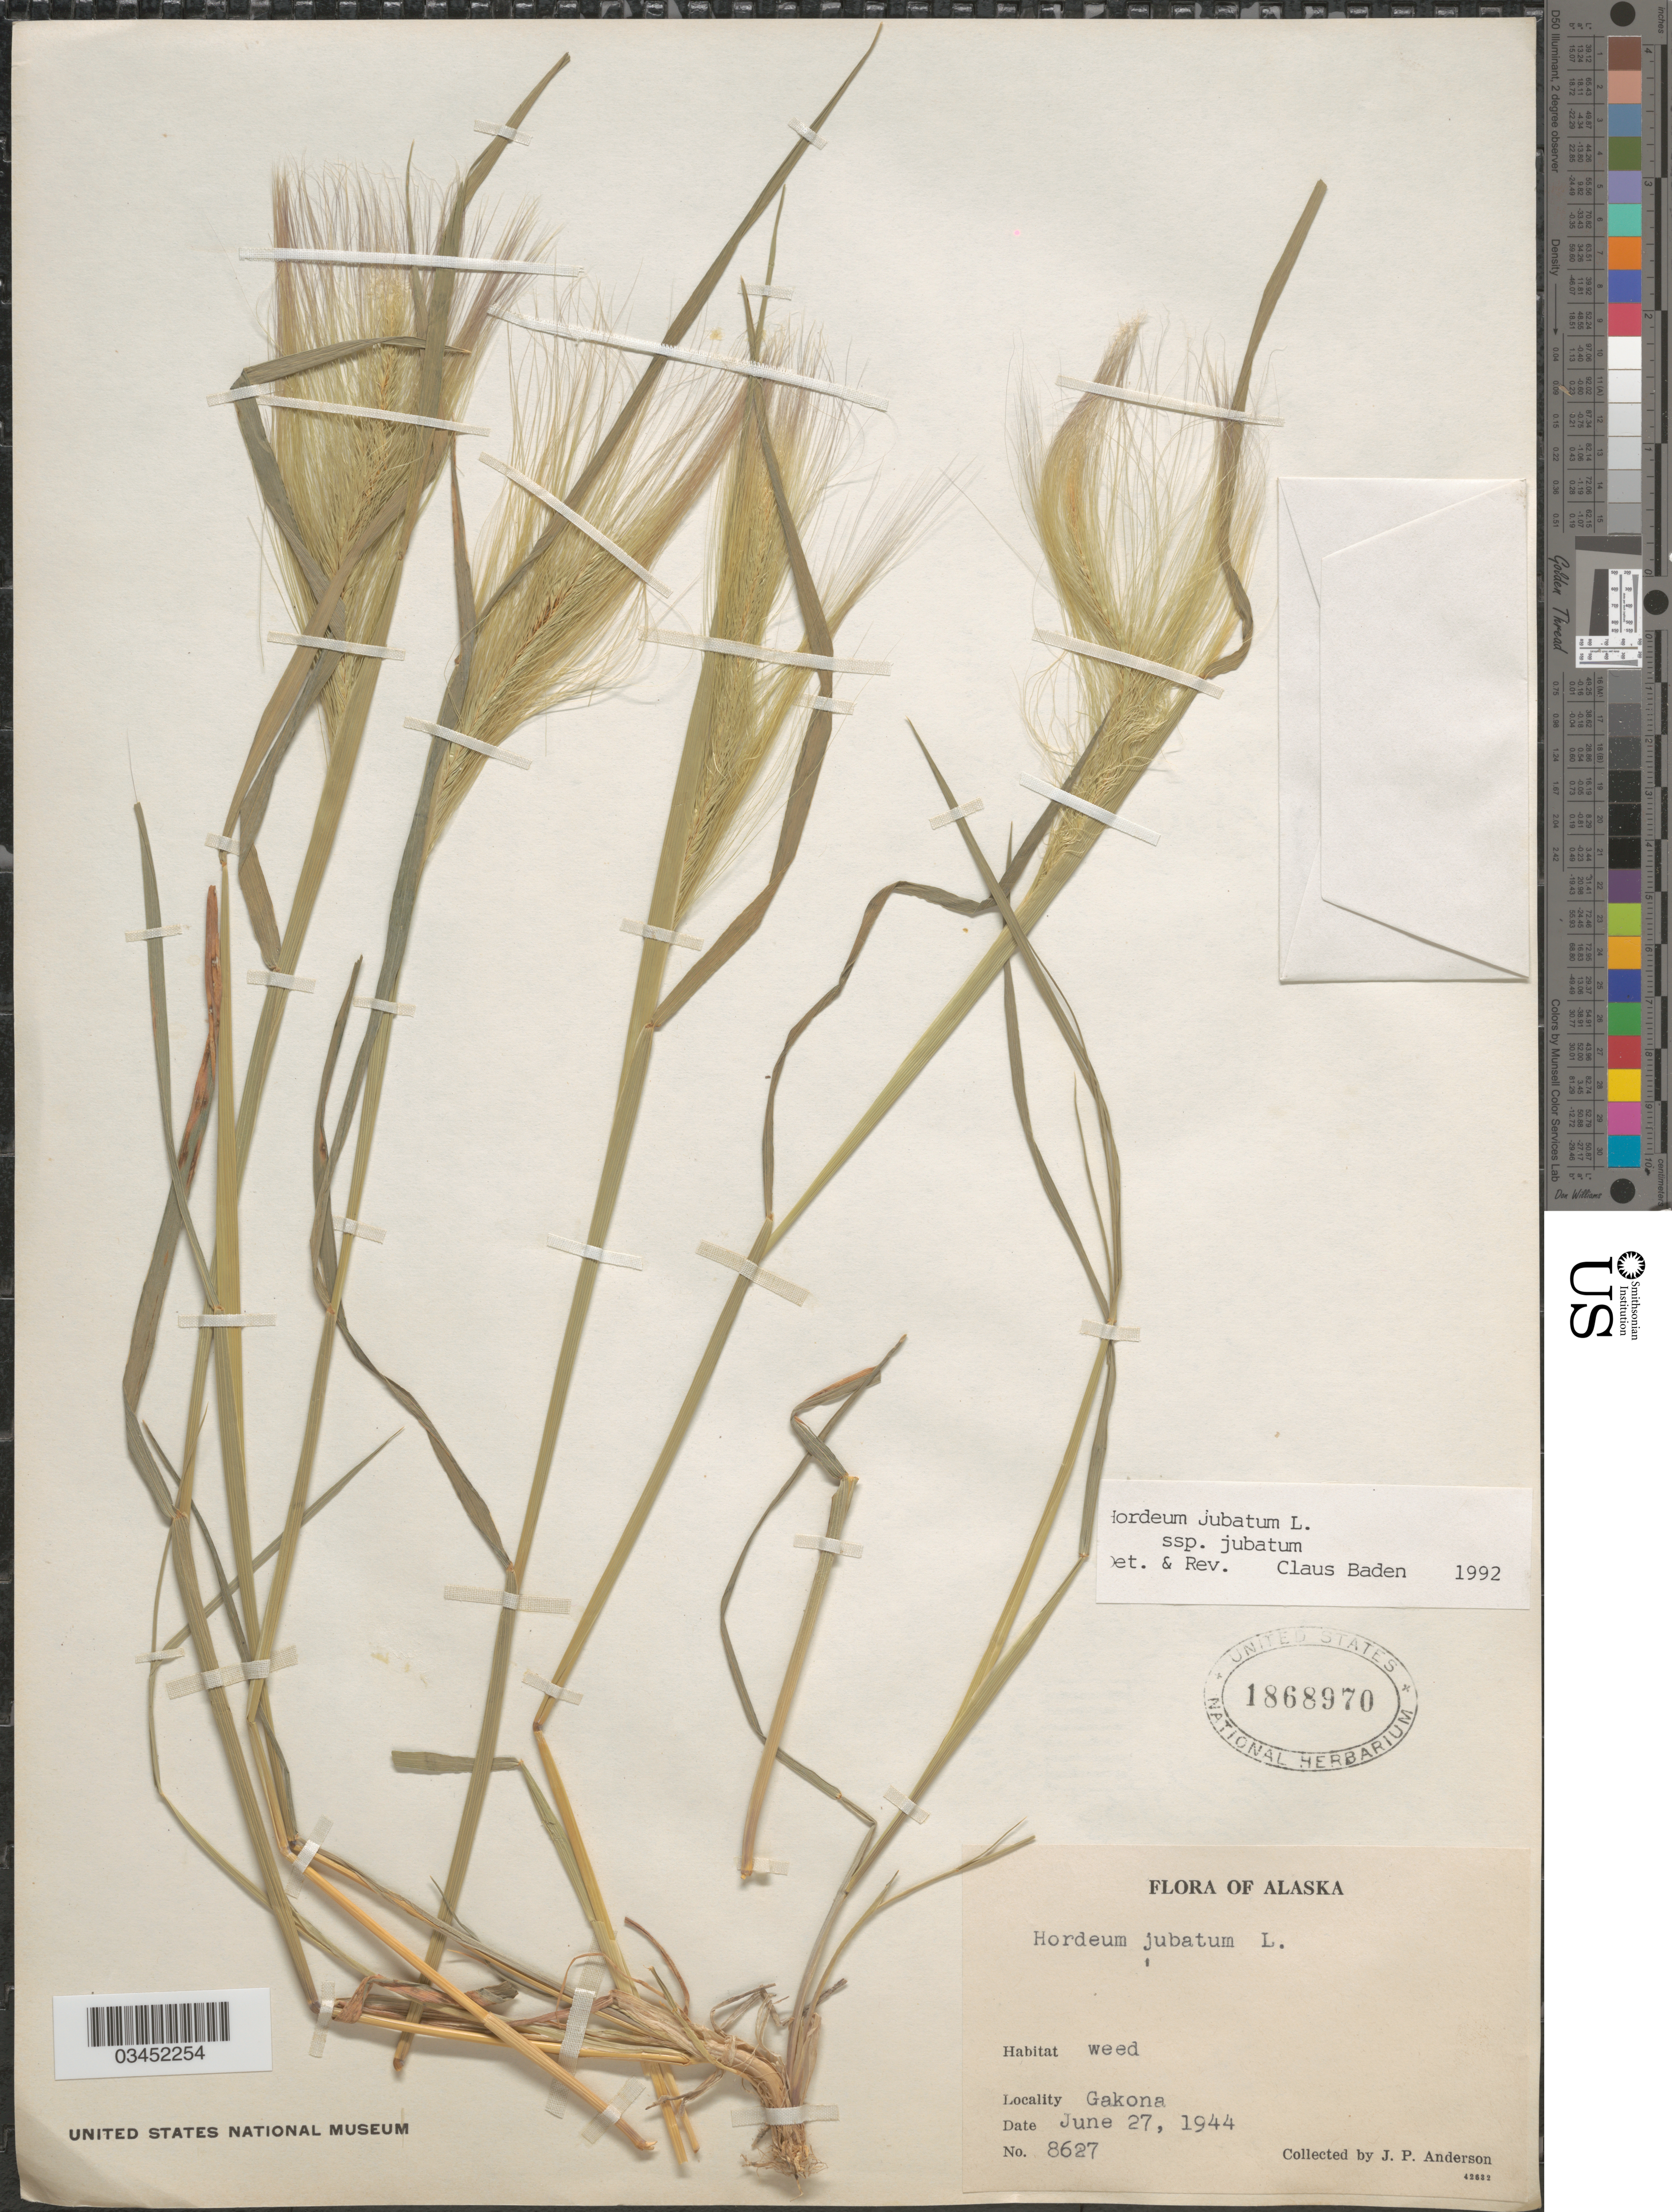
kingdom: Plantae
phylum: Tracheophyta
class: Liliopsida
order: Poales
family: Poaceae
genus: Hordeum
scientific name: Hordeum jubatum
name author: L.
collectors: J. P. Anderson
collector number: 8627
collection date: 1944-06-27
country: United States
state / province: Alaska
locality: Gakona.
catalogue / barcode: US 1868970